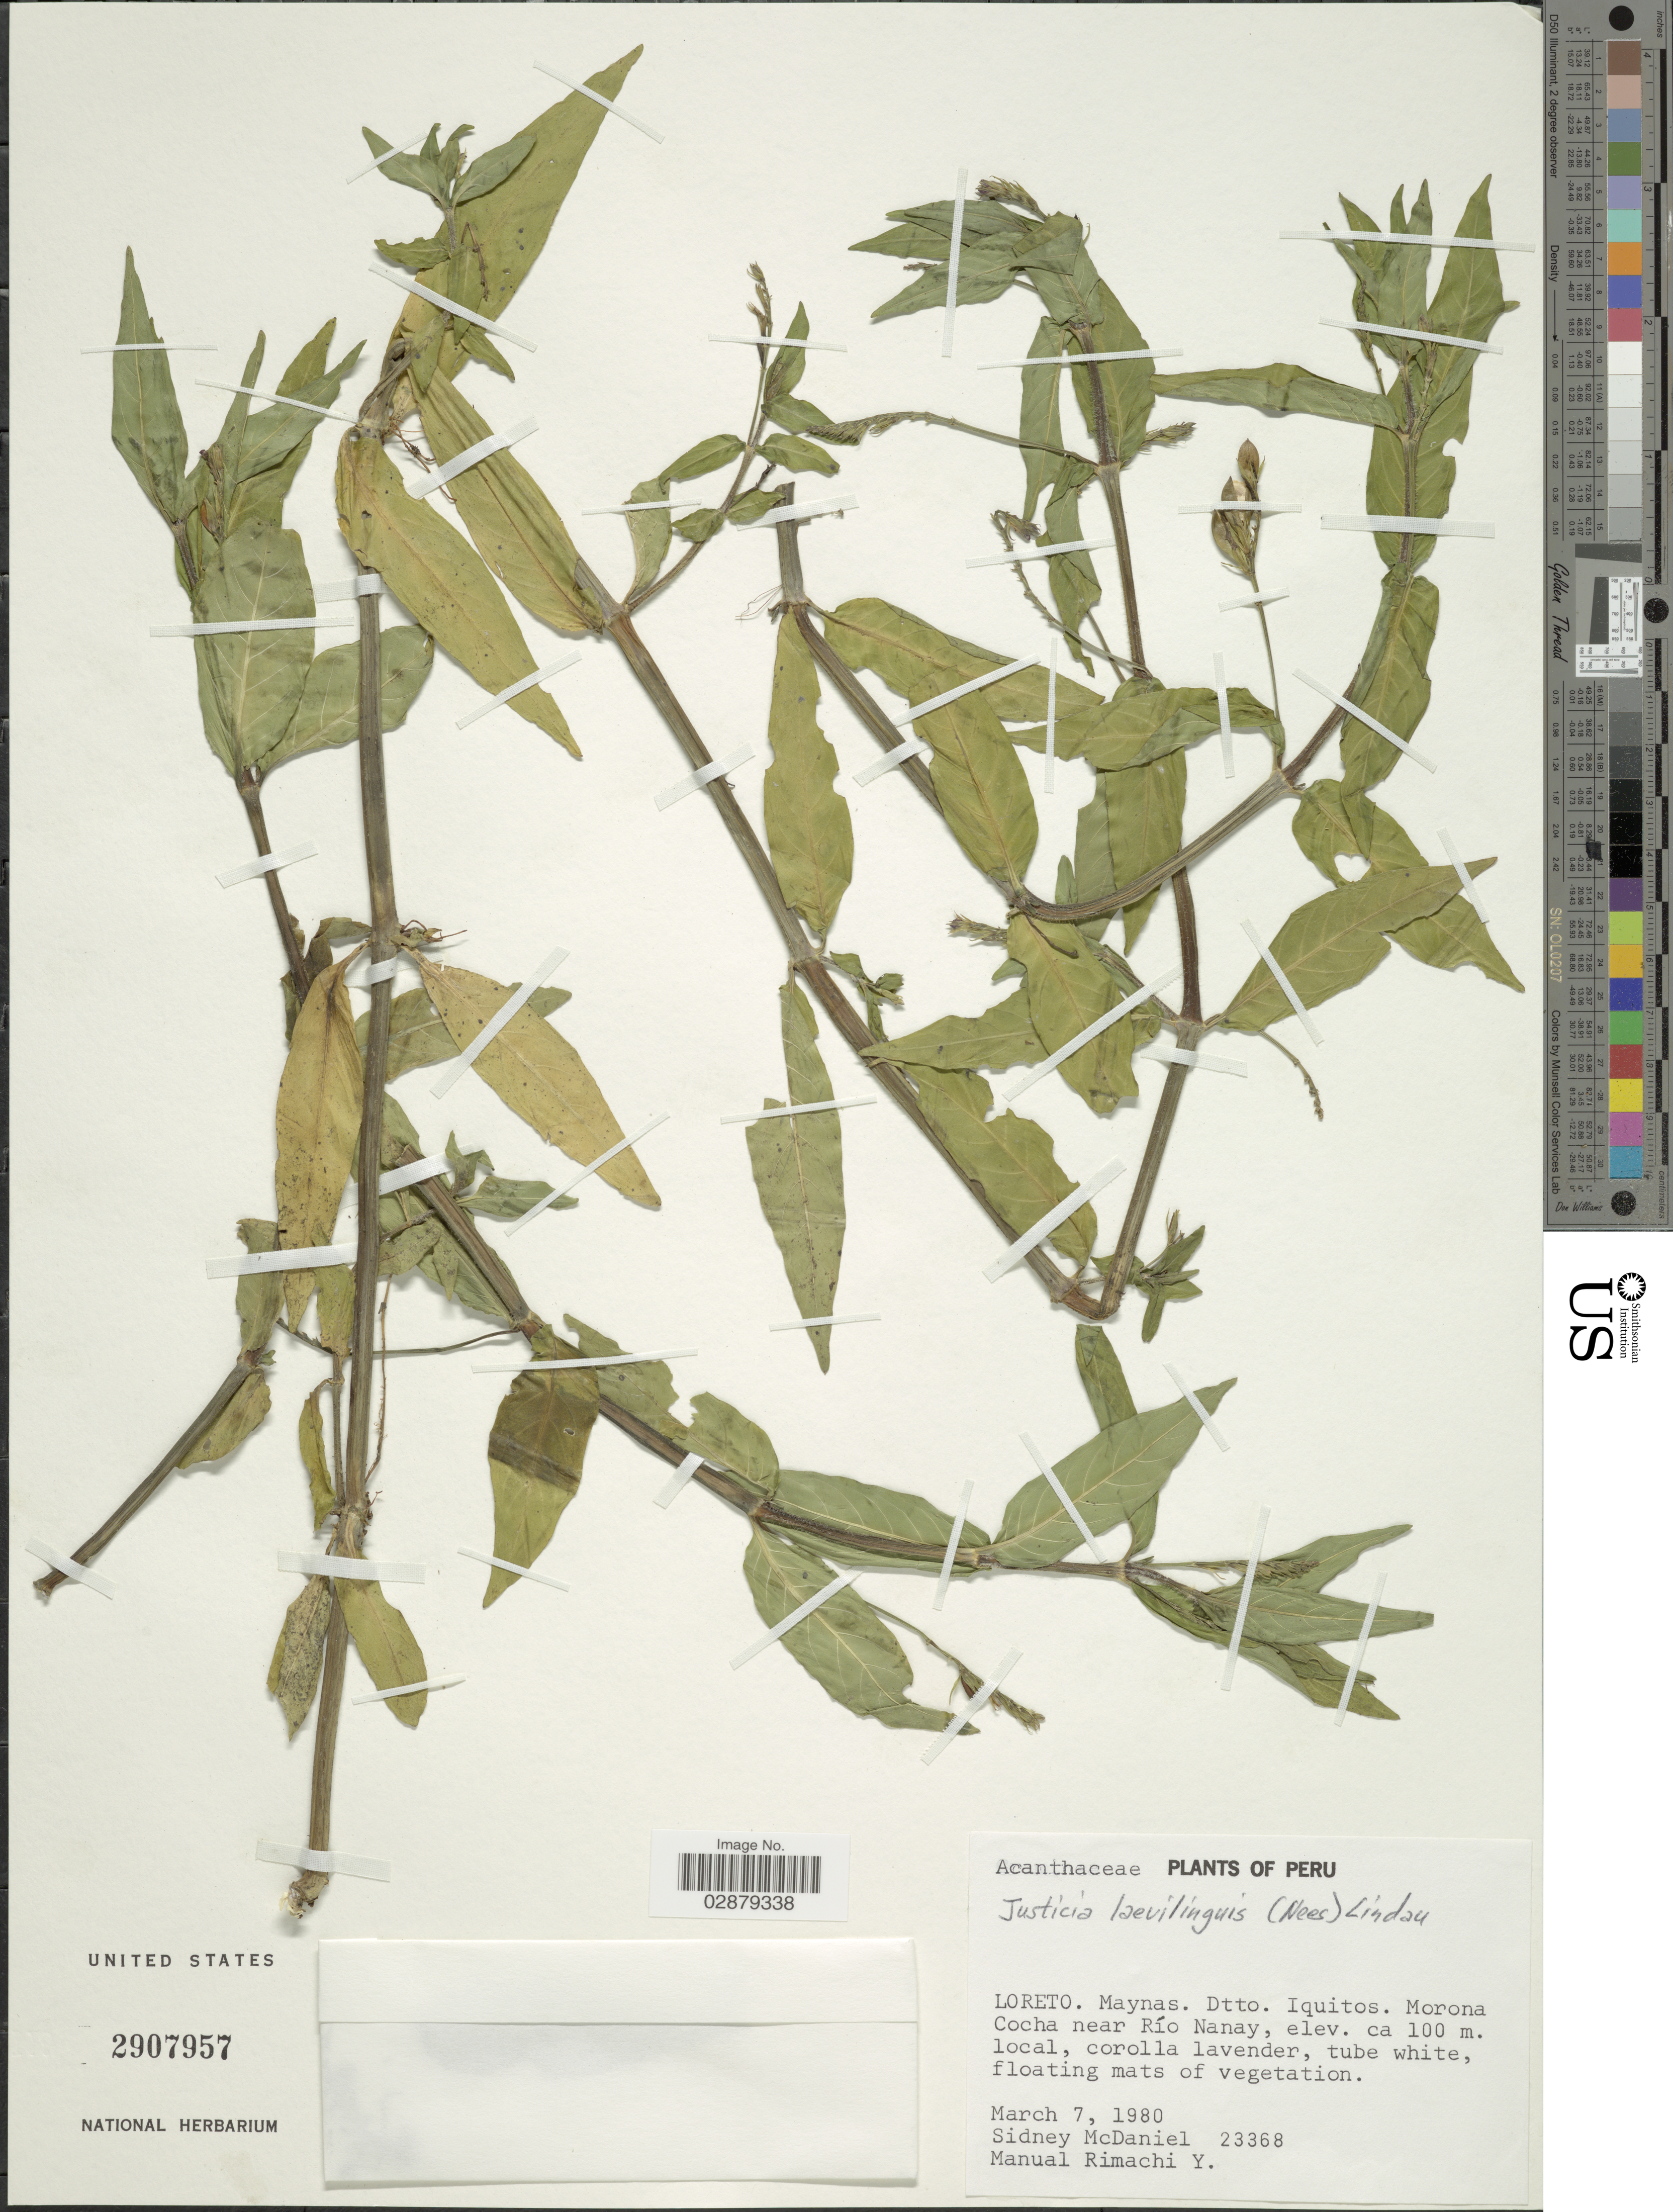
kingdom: Plantae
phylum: Tracheophyta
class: Magnoliopsida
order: Lamiales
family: Acanthaceae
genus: Justicia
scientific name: Justicia laevilinguis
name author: (Nees) Lindau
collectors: S. McDaniel & M. Rimachi Y.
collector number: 23368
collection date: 1980-03-07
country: Peru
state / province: Loreto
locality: Maynas. Dtto. Iquitos. Morona Cocha near Río Nanay.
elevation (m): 100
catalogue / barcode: US 2907957